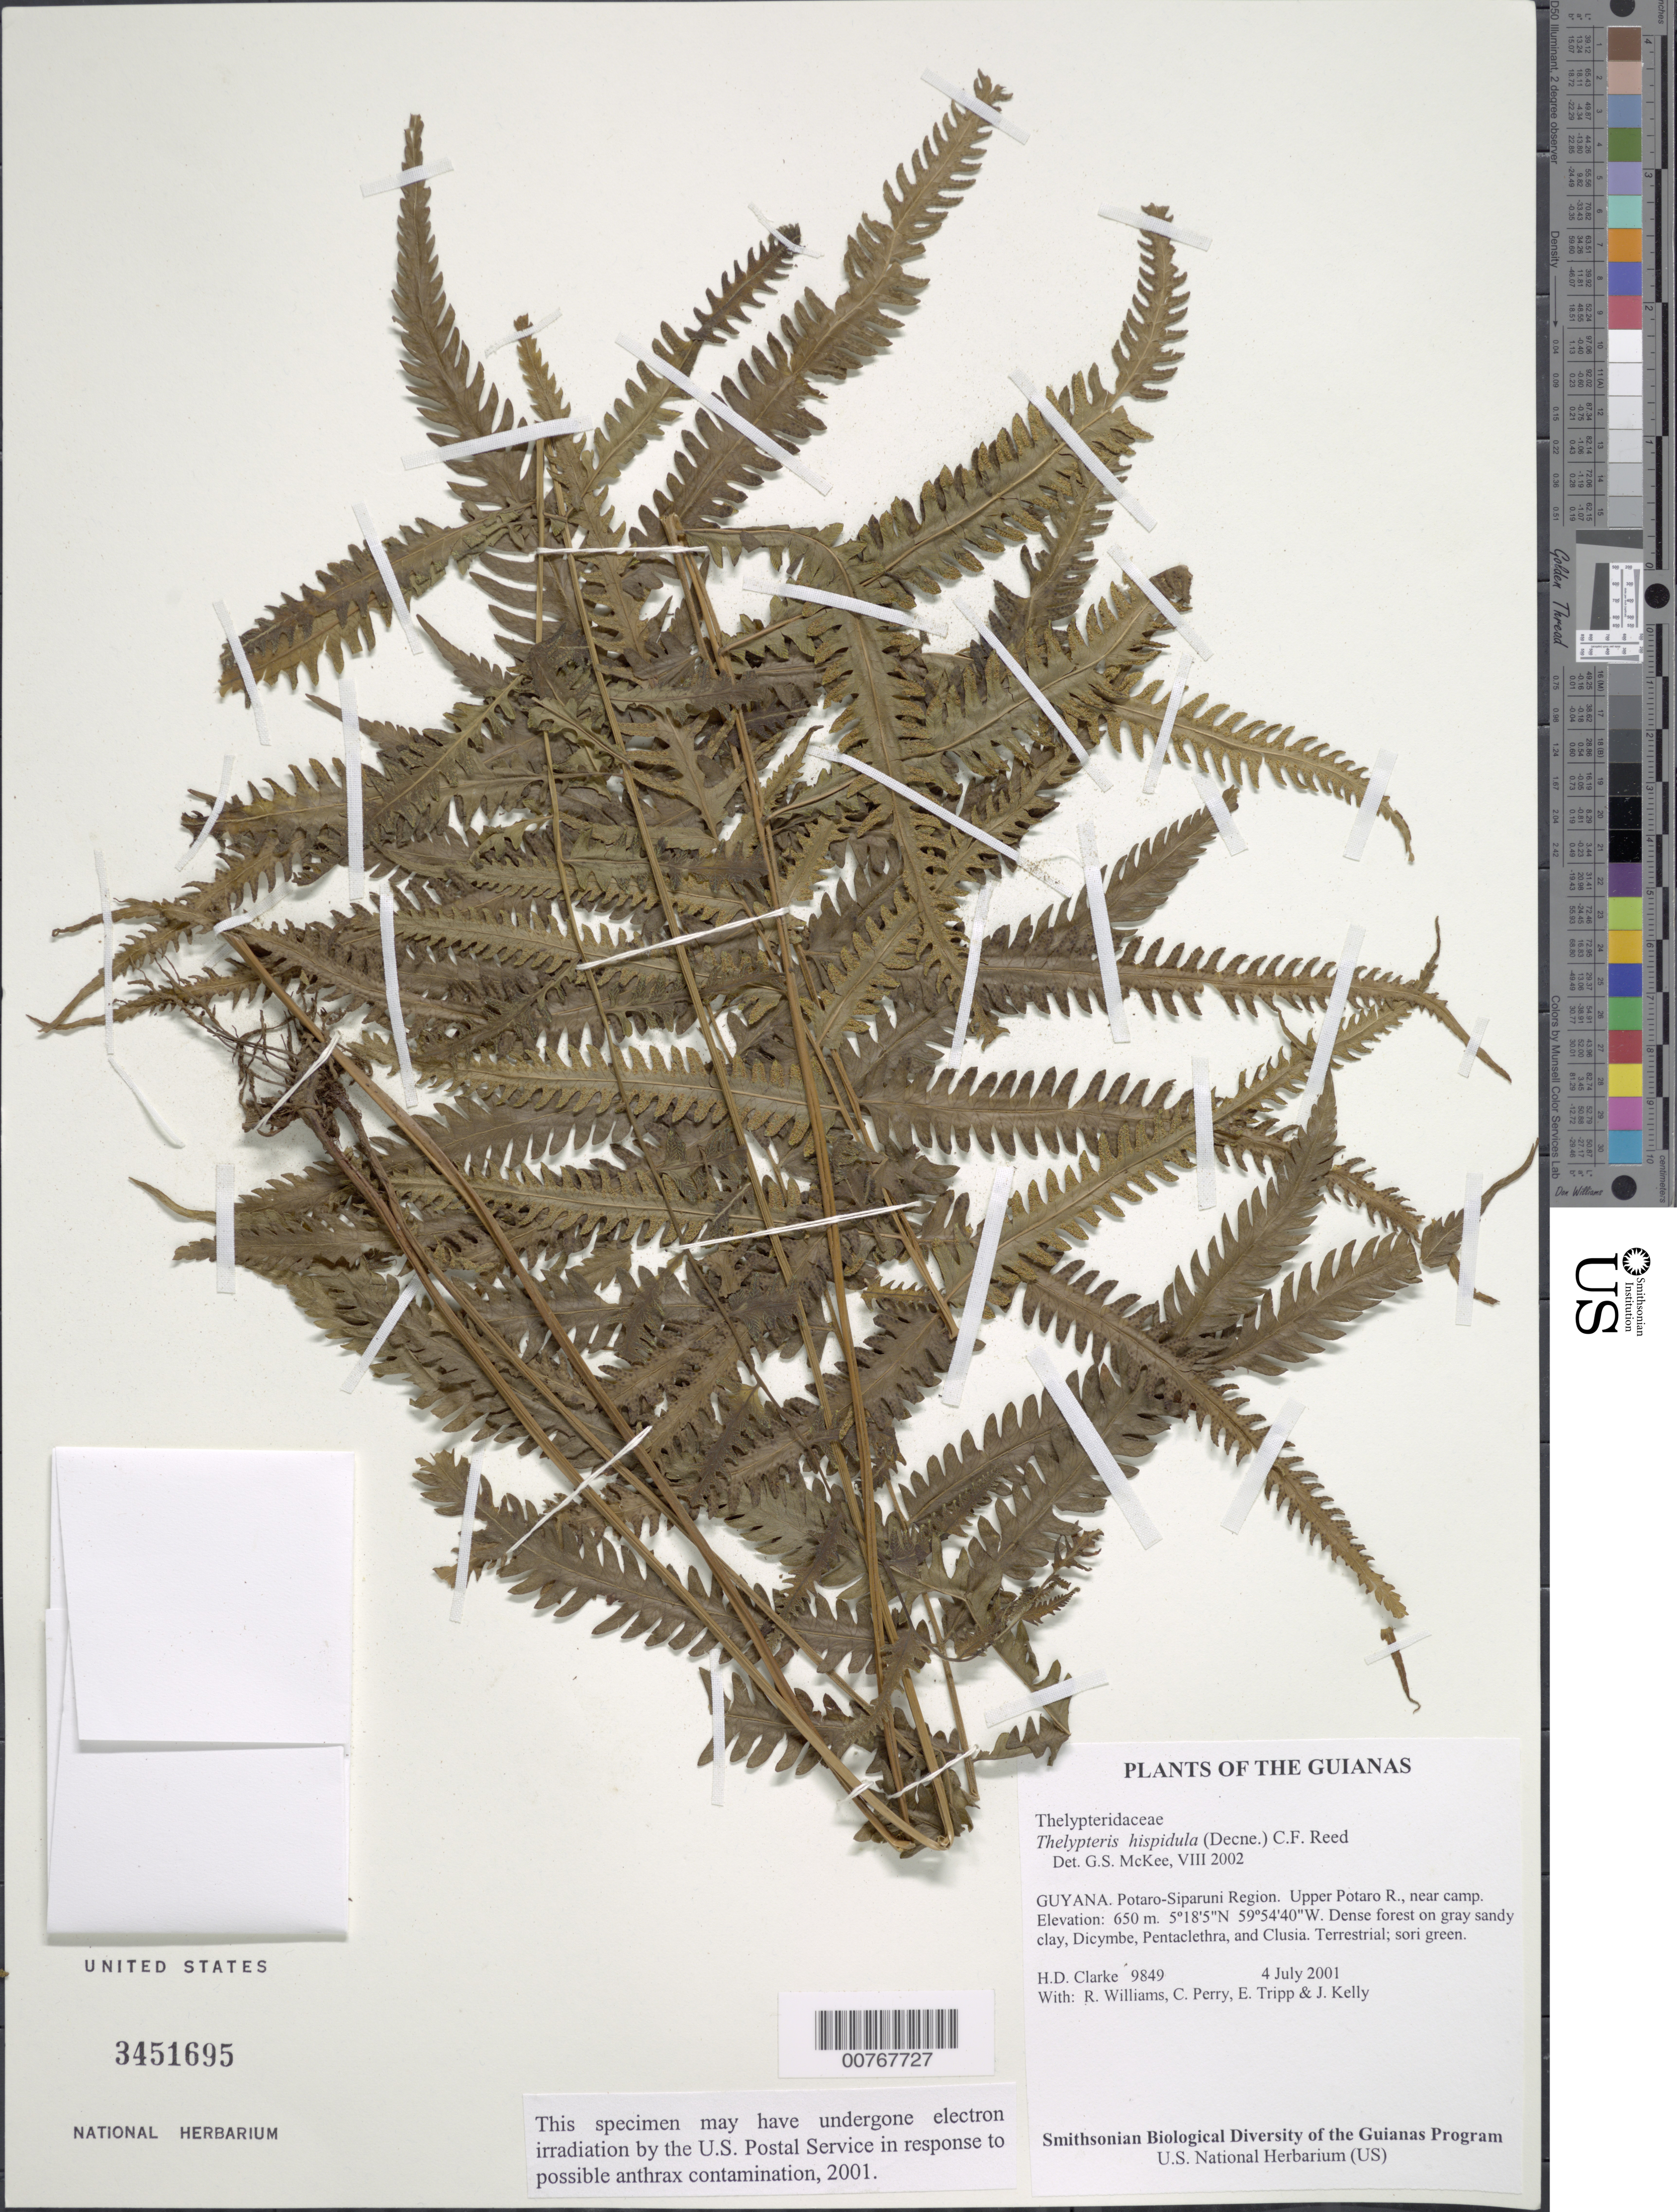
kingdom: Plantae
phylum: Tracheophyta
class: Polypodiopsida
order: Polypodiales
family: Thelypteridaceae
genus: Christella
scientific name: Christella hispidula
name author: (Decne.) Holttum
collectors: H. D. Clarke, R. Williams, C. Perry, E. Tripp & J. Kelly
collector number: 9849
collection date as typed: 4 July 2001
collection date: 2001-07-04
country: Guyana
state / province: Potaro-Siparuni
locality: Upper Potaro R., near camp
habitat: Dense forest on gray sandy clay, Dicymbe, Pentaclethra, and Clusia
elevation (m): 650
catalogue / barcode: US 3451695